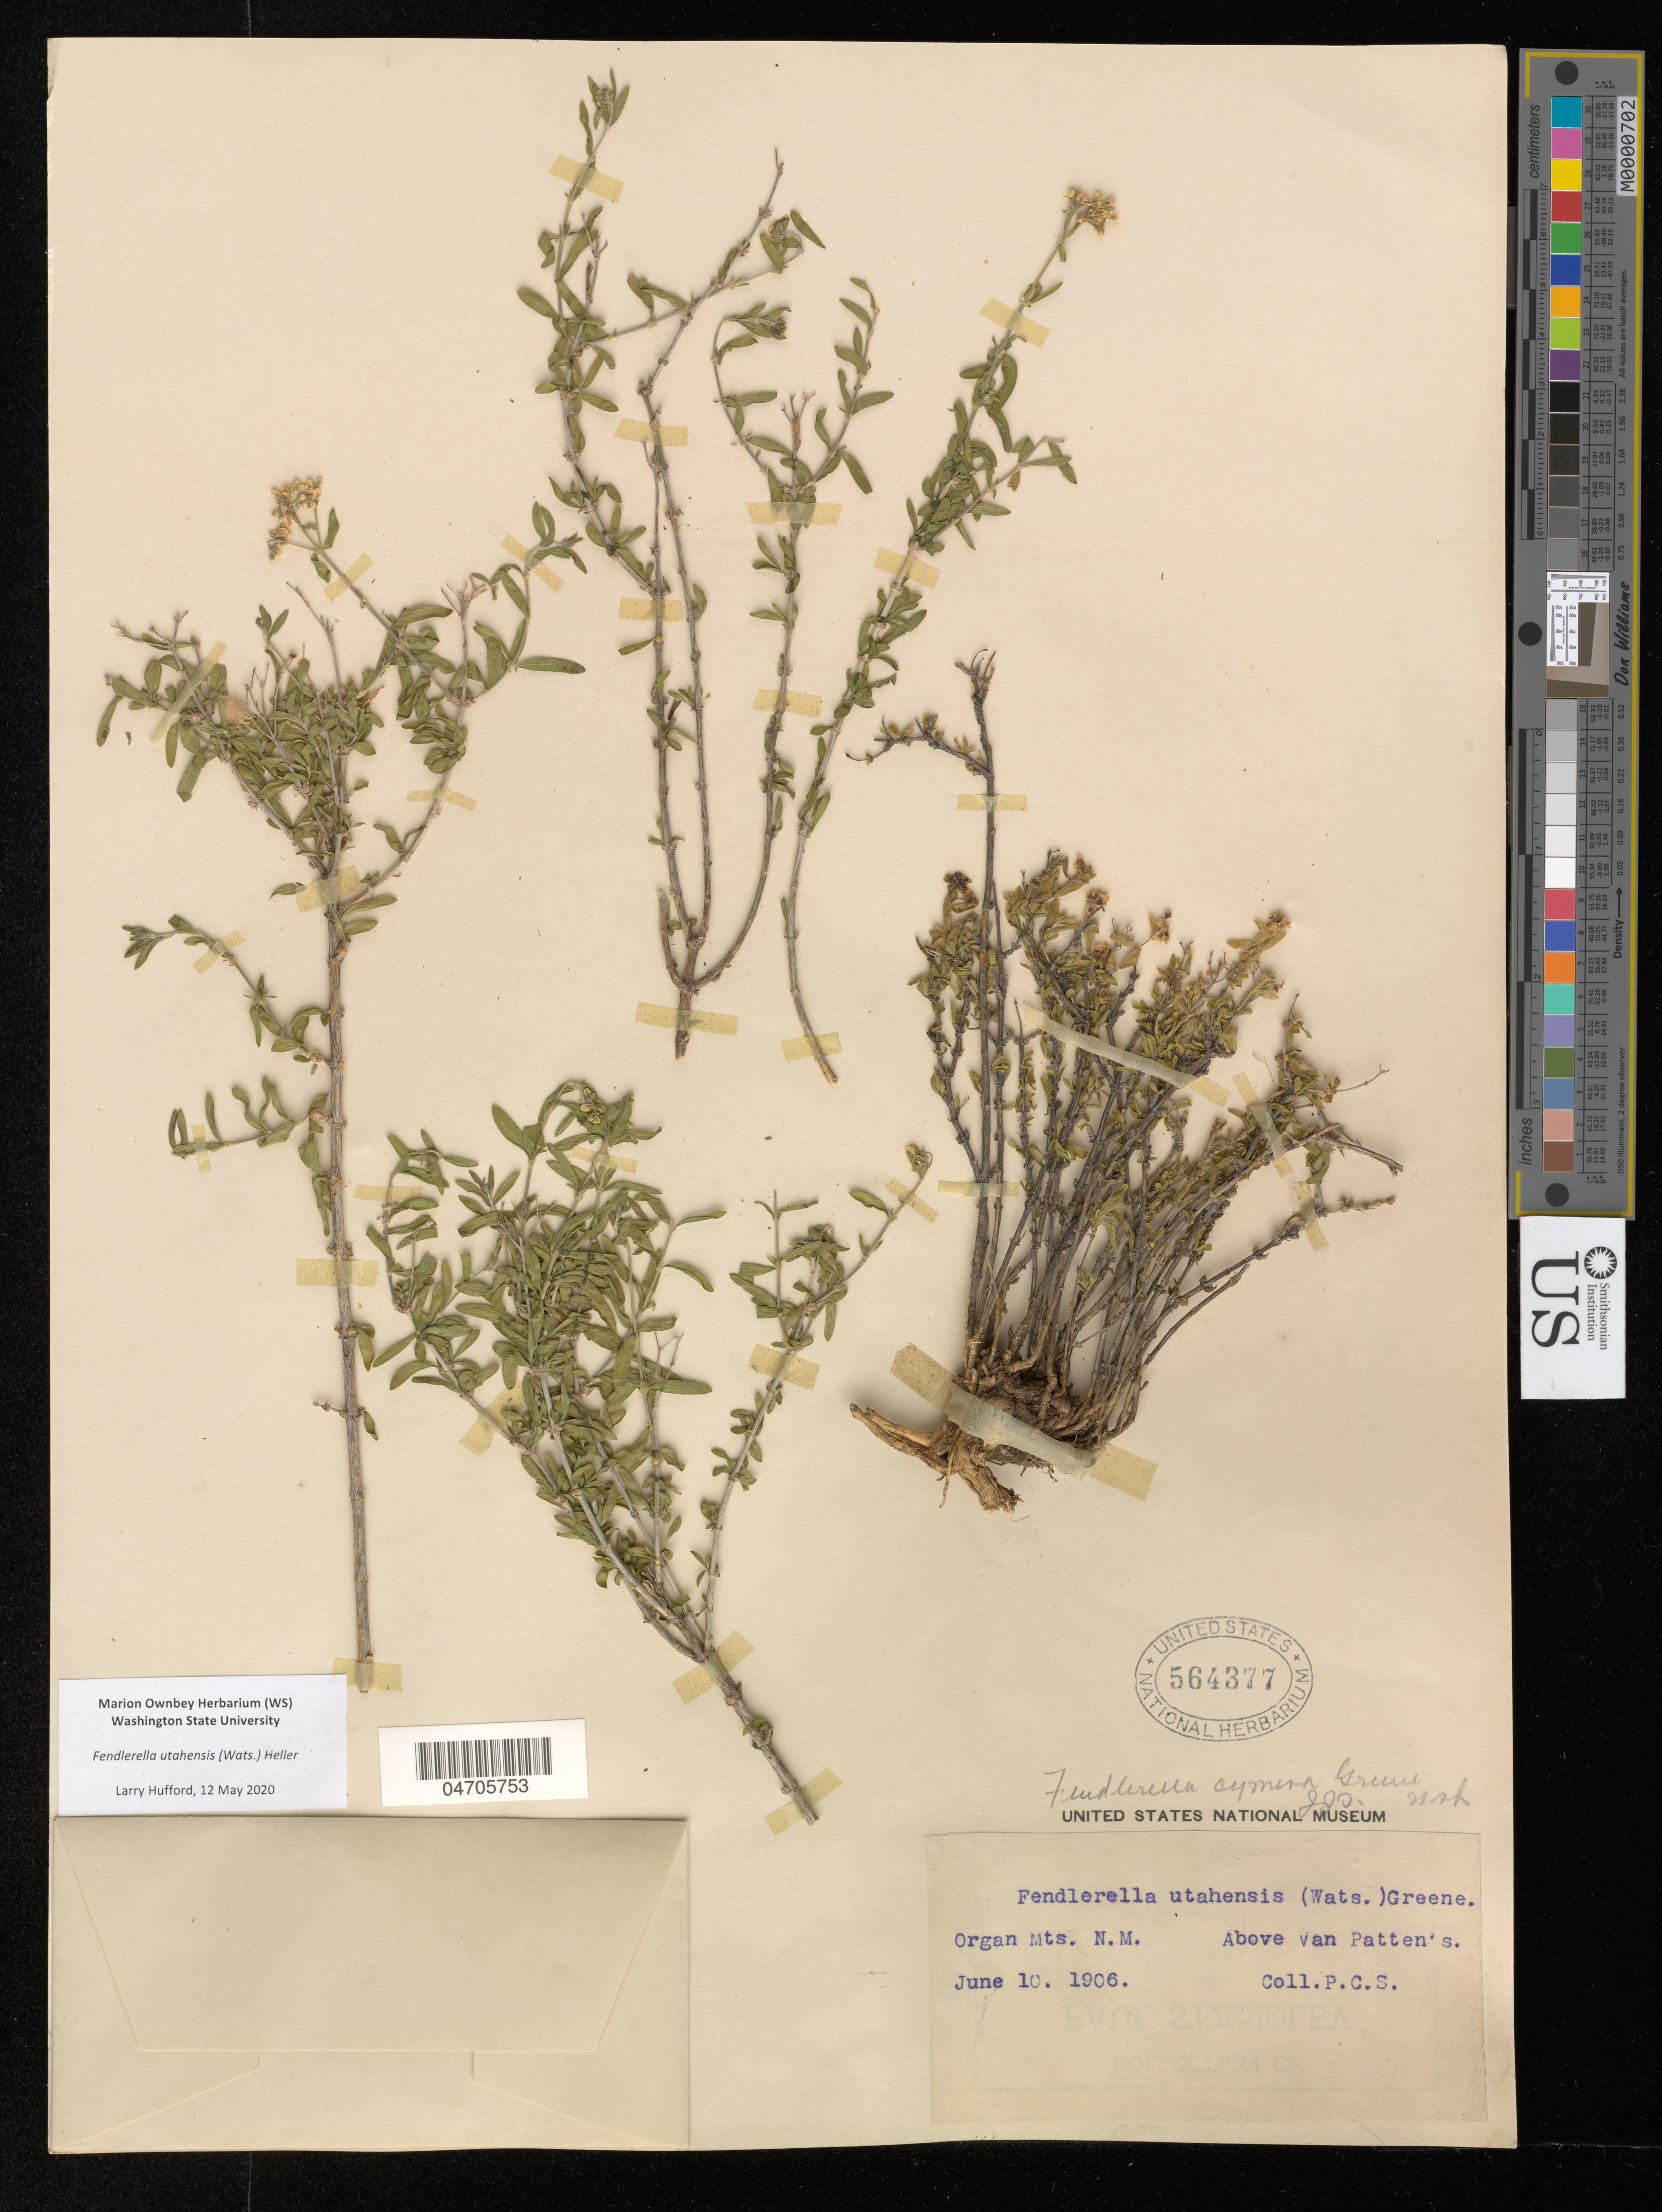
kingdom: Plantae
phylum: Tracheophyta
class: Magnoliopsida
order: Cornales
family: Hydrangeaceae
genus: Fendlerella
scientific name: Fendlerella utahensis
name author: (S. Watson) A. Heller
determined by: Hufford, L.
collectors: P. C. S.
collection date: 1906-06-10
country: United States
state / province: New Mexico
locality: Organ Mts. Above Van Patten's.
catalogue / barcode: US 564377